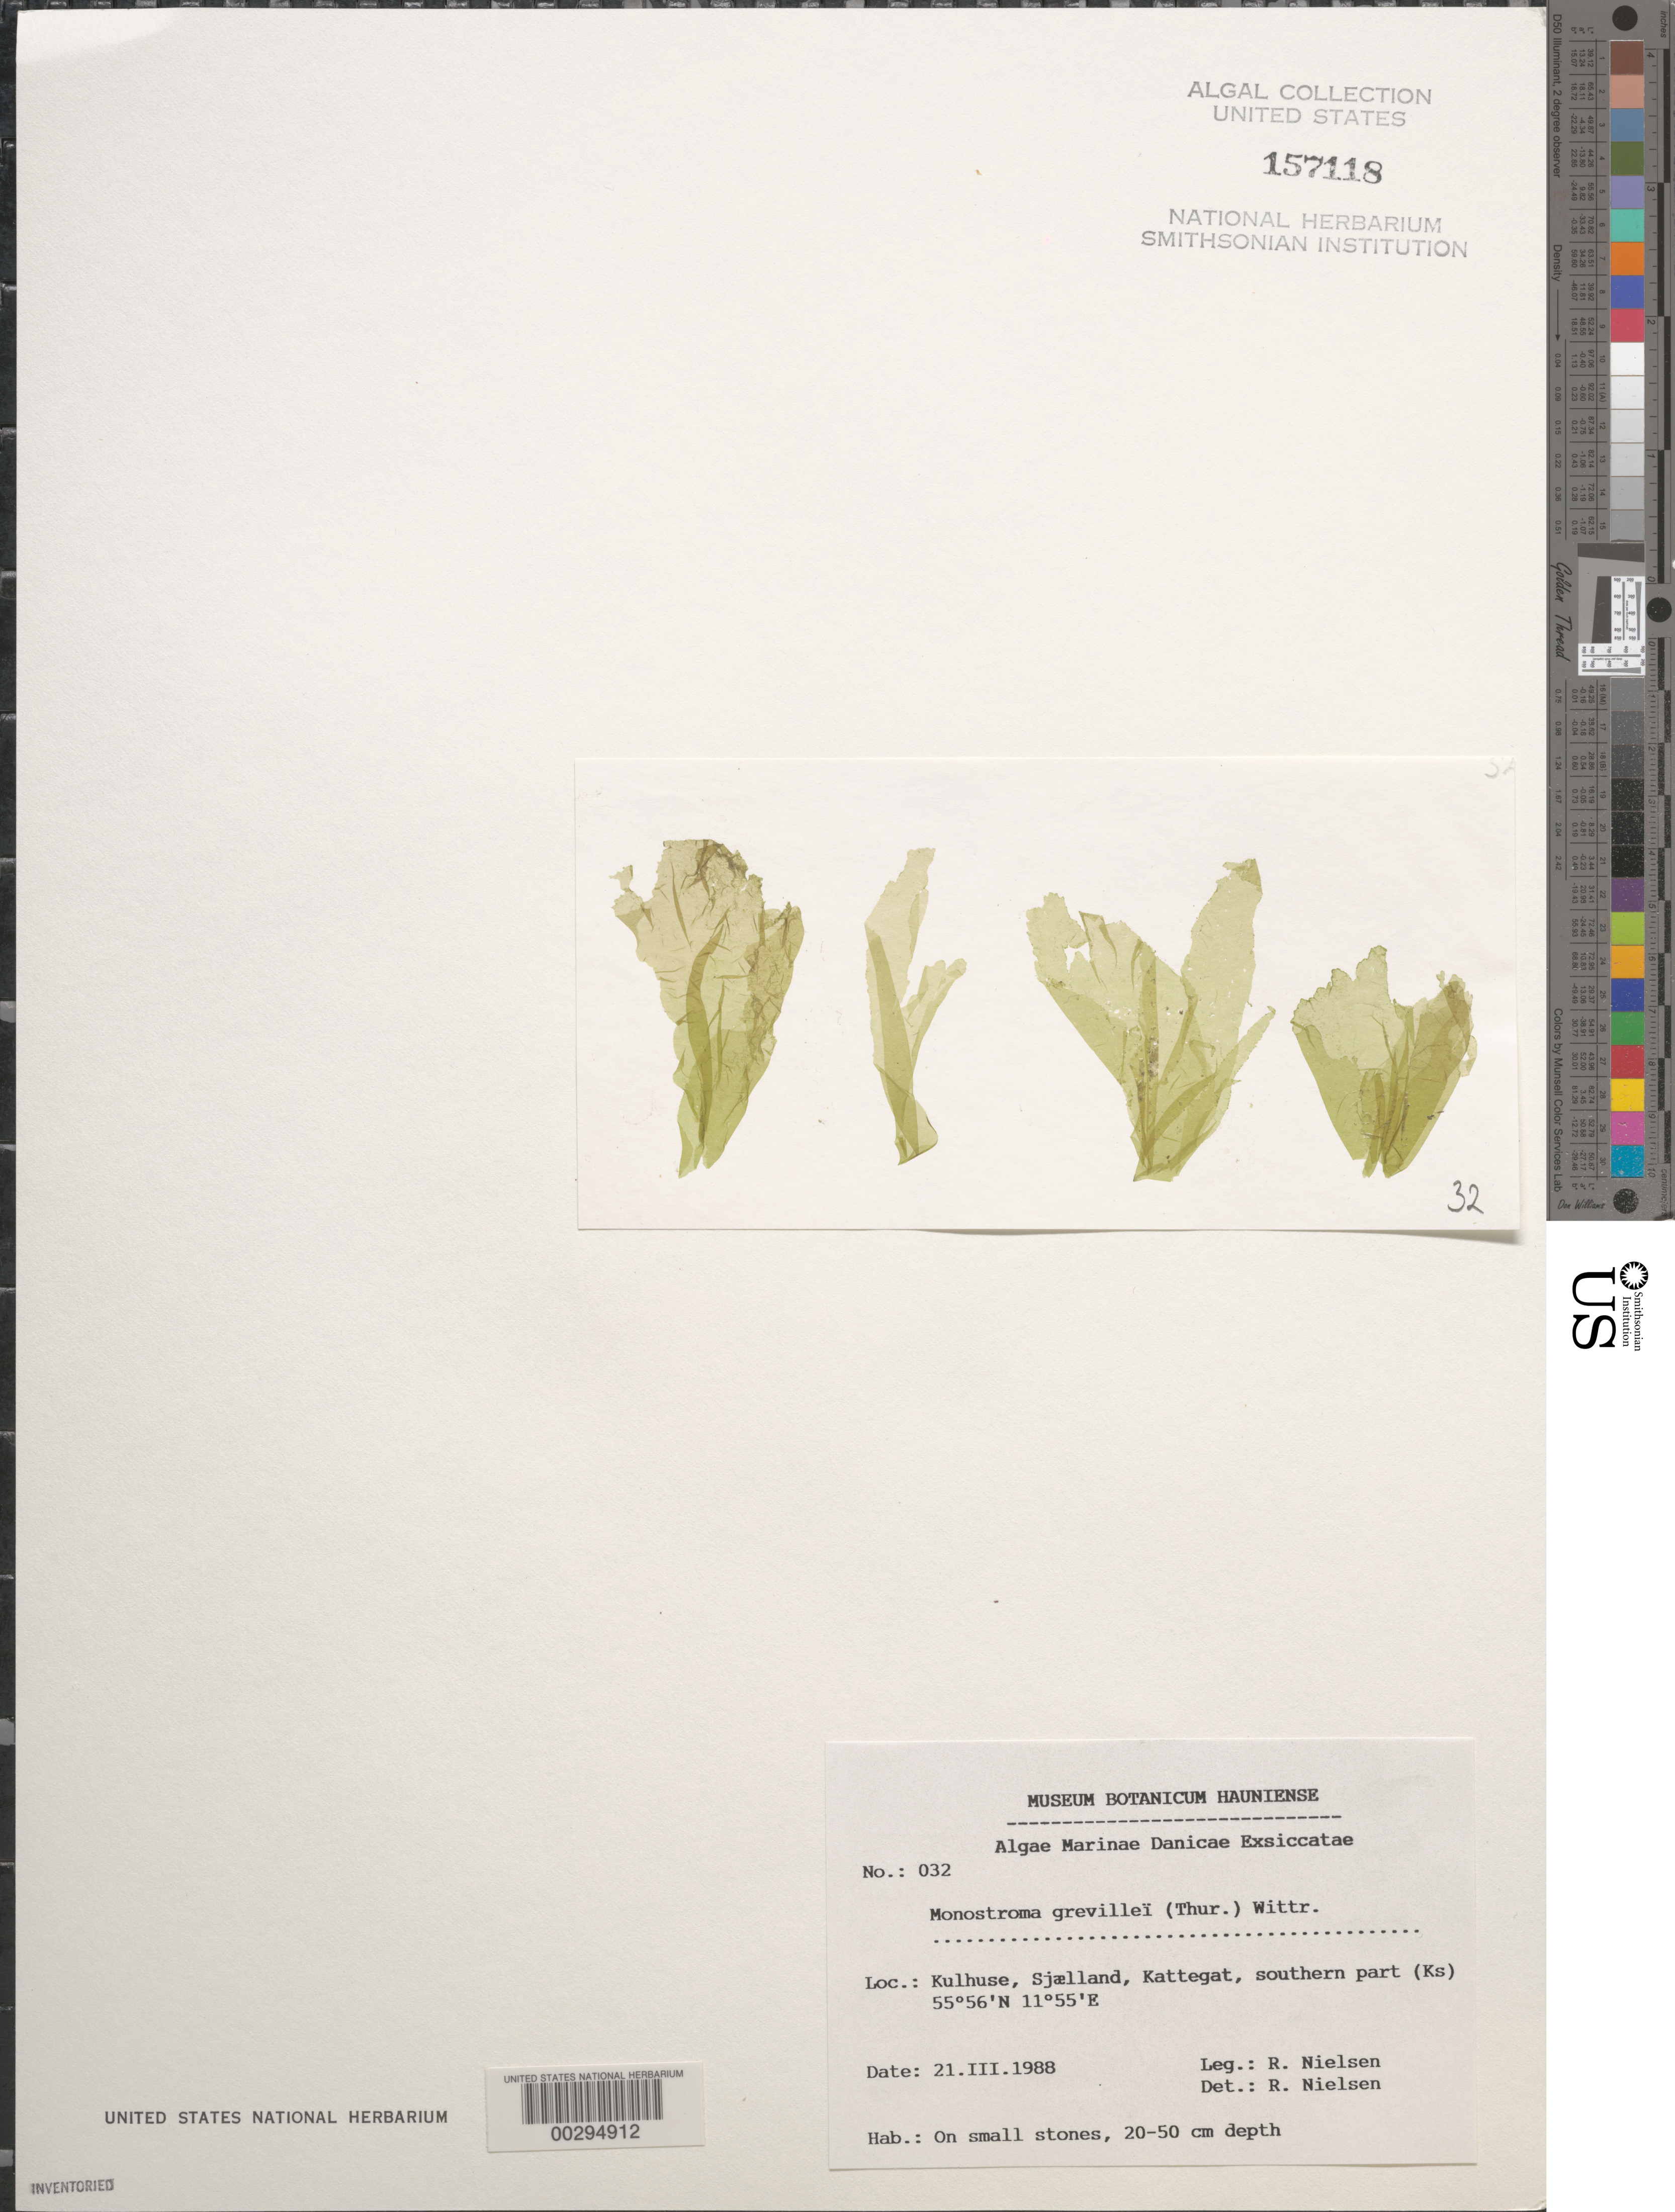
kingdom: Plantae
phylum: Chlorophyta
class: Ulvophyceae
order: Ulvales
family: Monostromataceae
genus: Monostroma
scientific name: Monostroma grevillei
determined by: Nielsen, R.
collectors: R. Nielsen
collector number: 032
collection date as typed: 21 Mar 1988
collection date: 1988-03-21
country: Denmark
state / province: Hovedstaden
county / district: Frederikssund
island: Sjaelland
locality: Kulhuse, Kattegat, southern part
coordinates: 55 56'N, 11 55'E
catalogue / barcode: US 157118